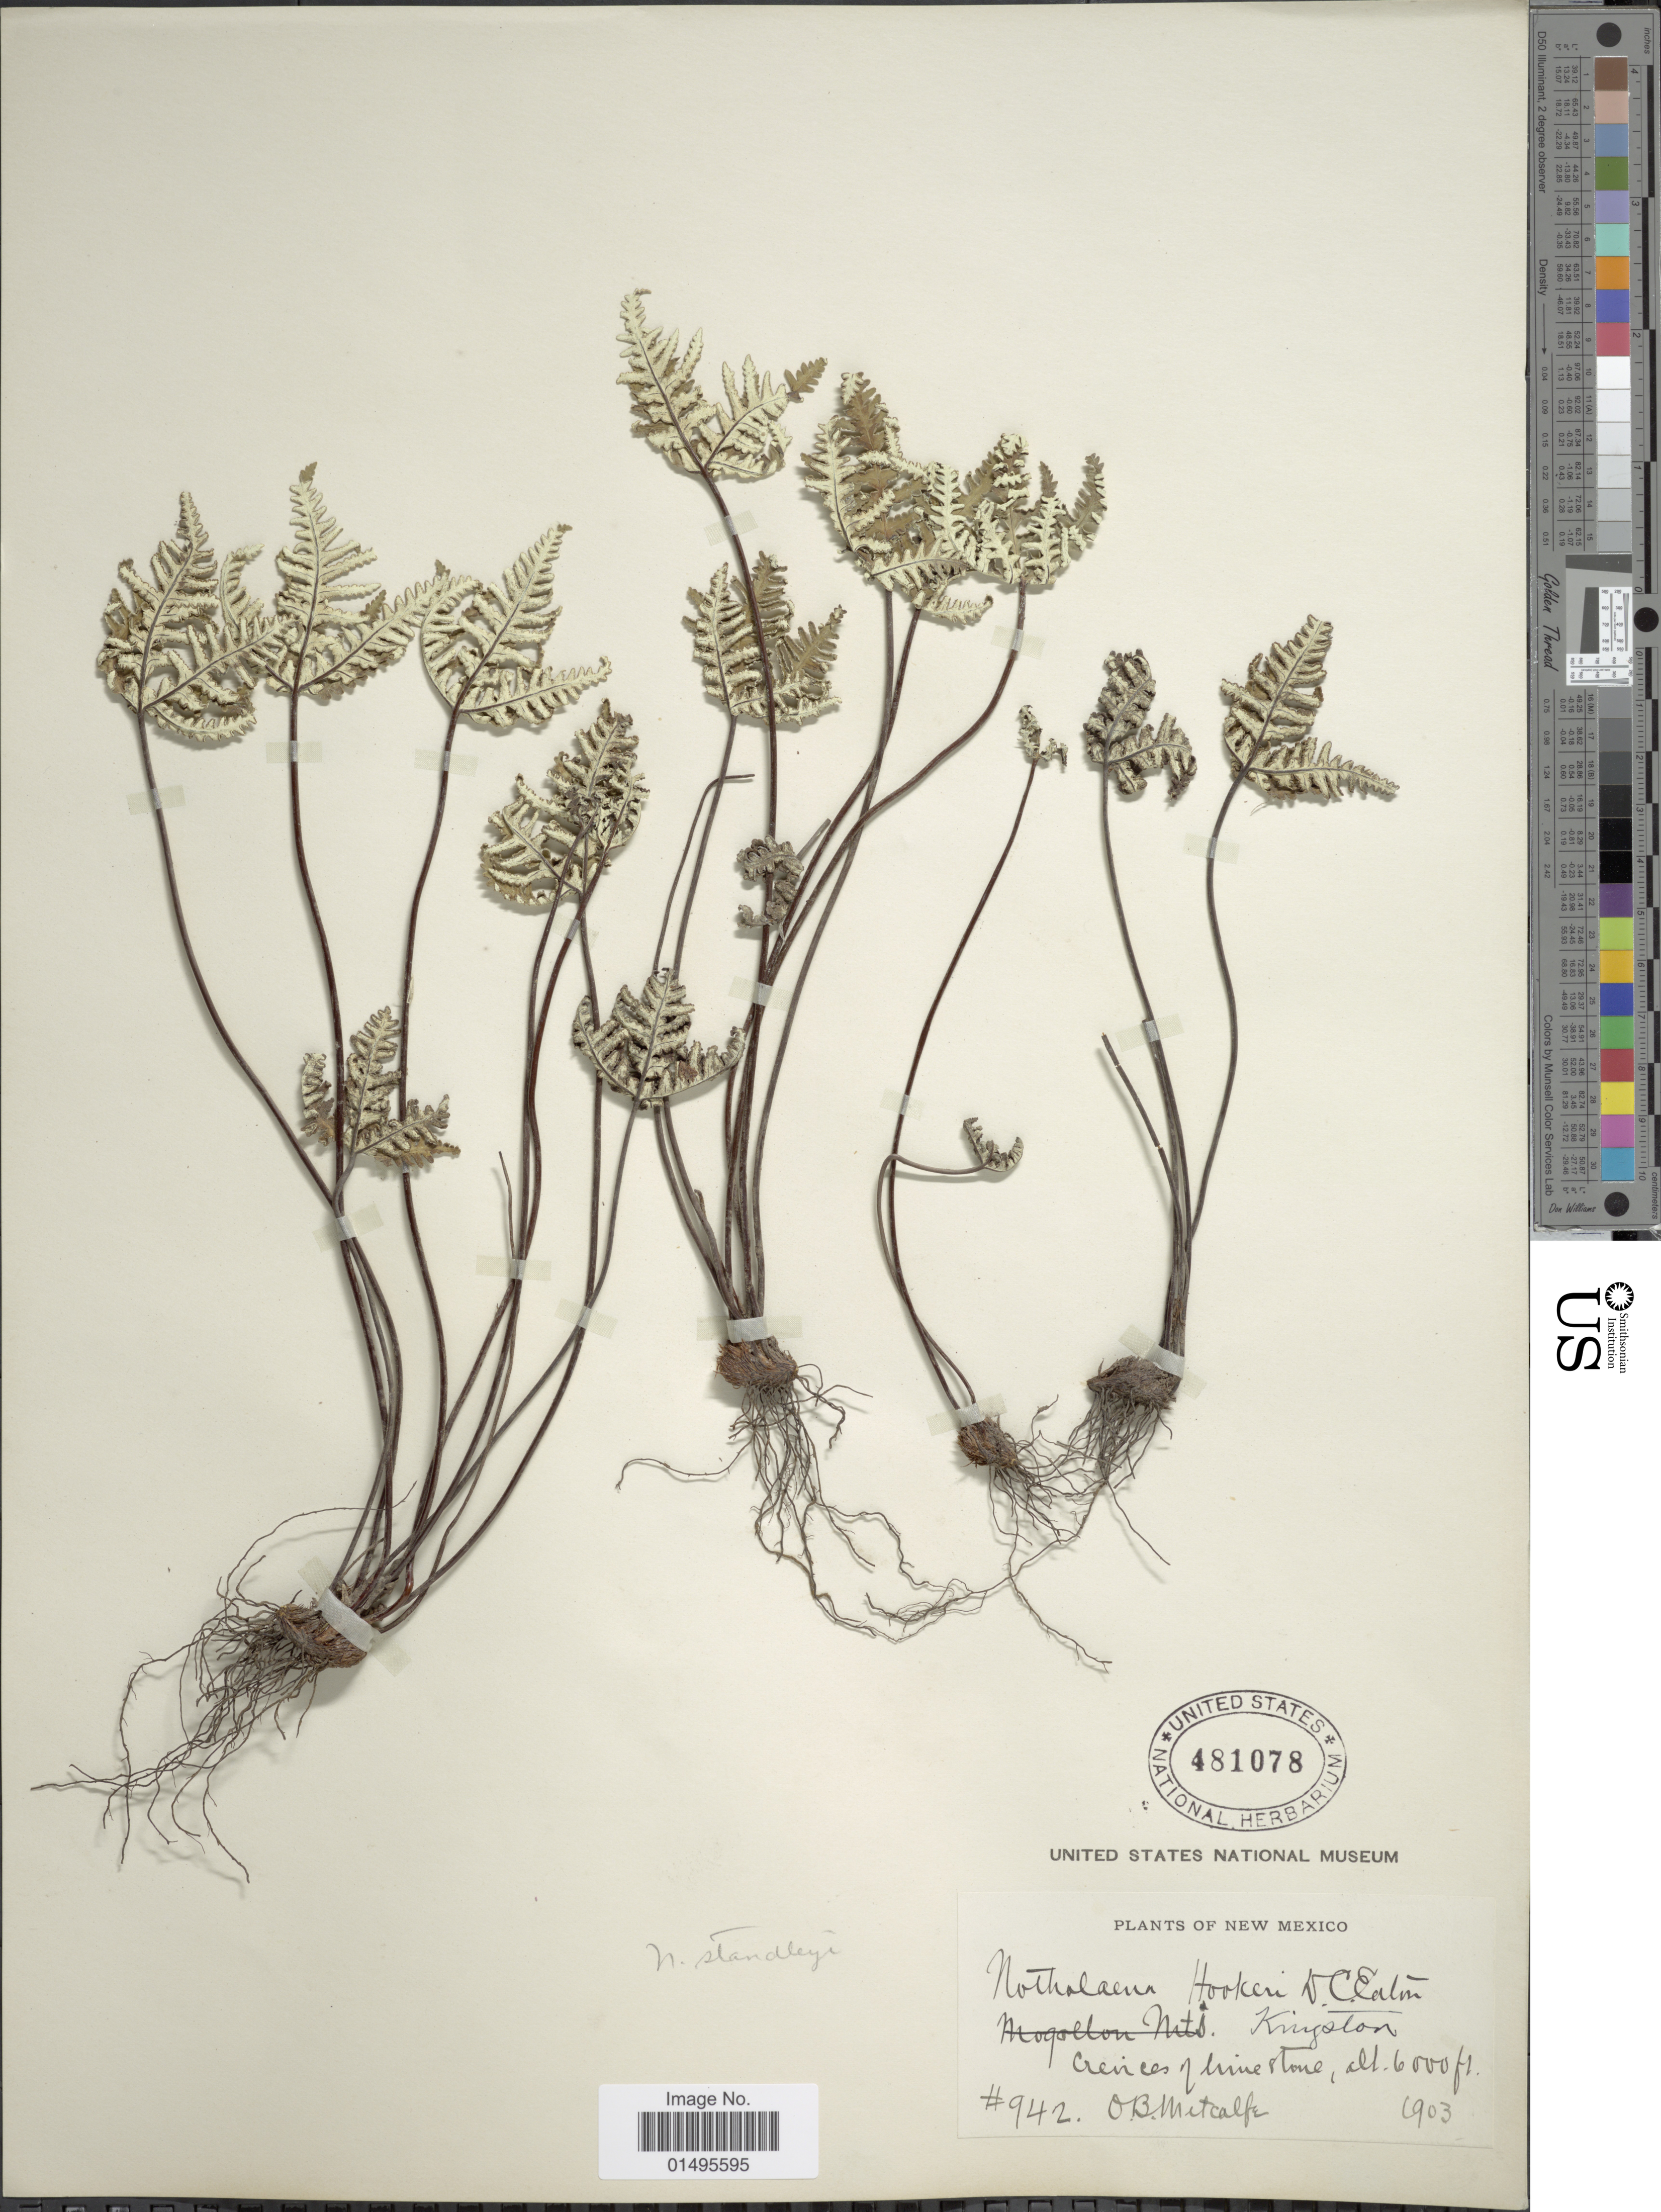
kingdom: Plantae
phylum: Tracheophyta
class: Polypodiopsida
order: Polypodiales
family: Pteridaceae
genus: Notholaena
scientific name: Notholaena standleyi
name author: Maxon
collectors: O. B. Metcalfe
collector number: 942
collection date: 1903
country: United States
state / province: New Mexico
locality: Kingston, crevices of limetsone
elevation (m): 1829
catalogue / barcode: US 481078